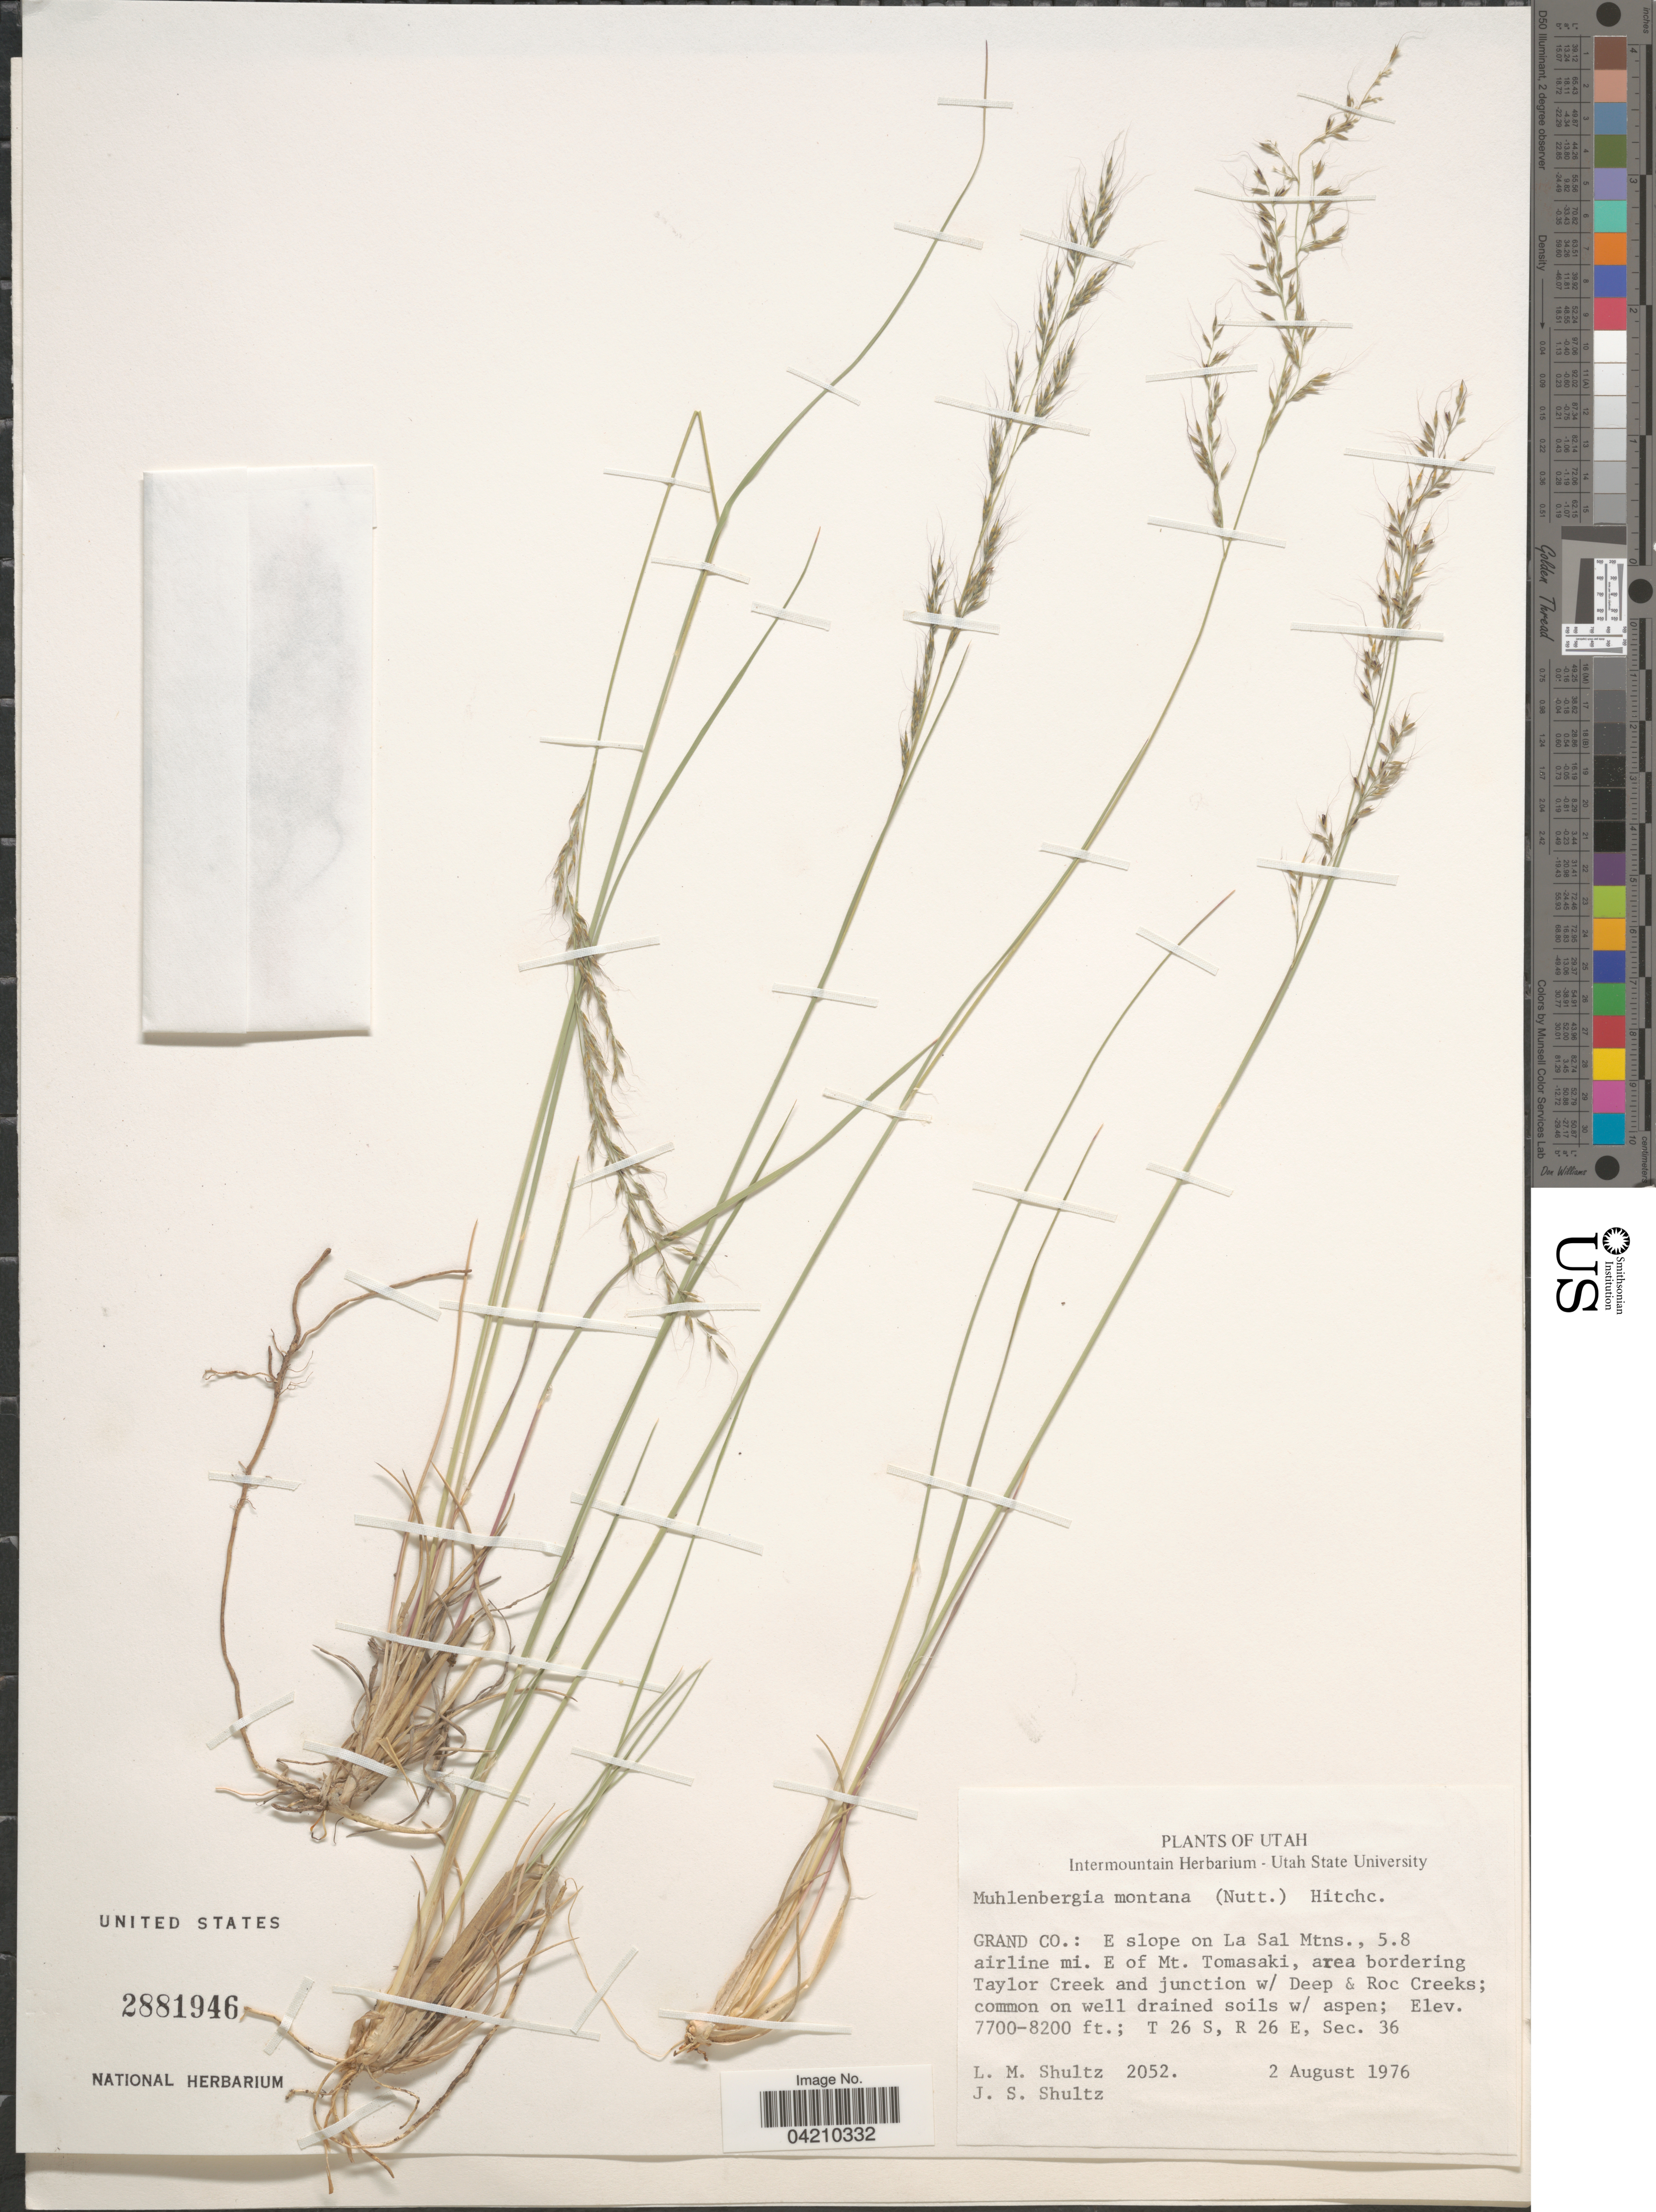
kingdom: Plantae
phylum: Tracheophyta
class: Liliopsida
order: Poales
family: Poaceae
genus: Muhlenbergia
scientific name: Muhlenbergia montana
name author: (Nutt.) Hitchc.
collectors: L. Shultz & J. Shultz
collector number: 2052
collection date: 1976-08-02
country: United States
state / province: Utah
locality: Grand Co.: E slope of La Sal Mtns., 5.8 airline mi. E of Mt. Tomasaki, area bordering Taylor Creek and junction w/ Deep & Roc Creeks; T 26 S, R 26 E, Sec. 36.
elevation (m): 2347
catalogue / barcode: US 2881946